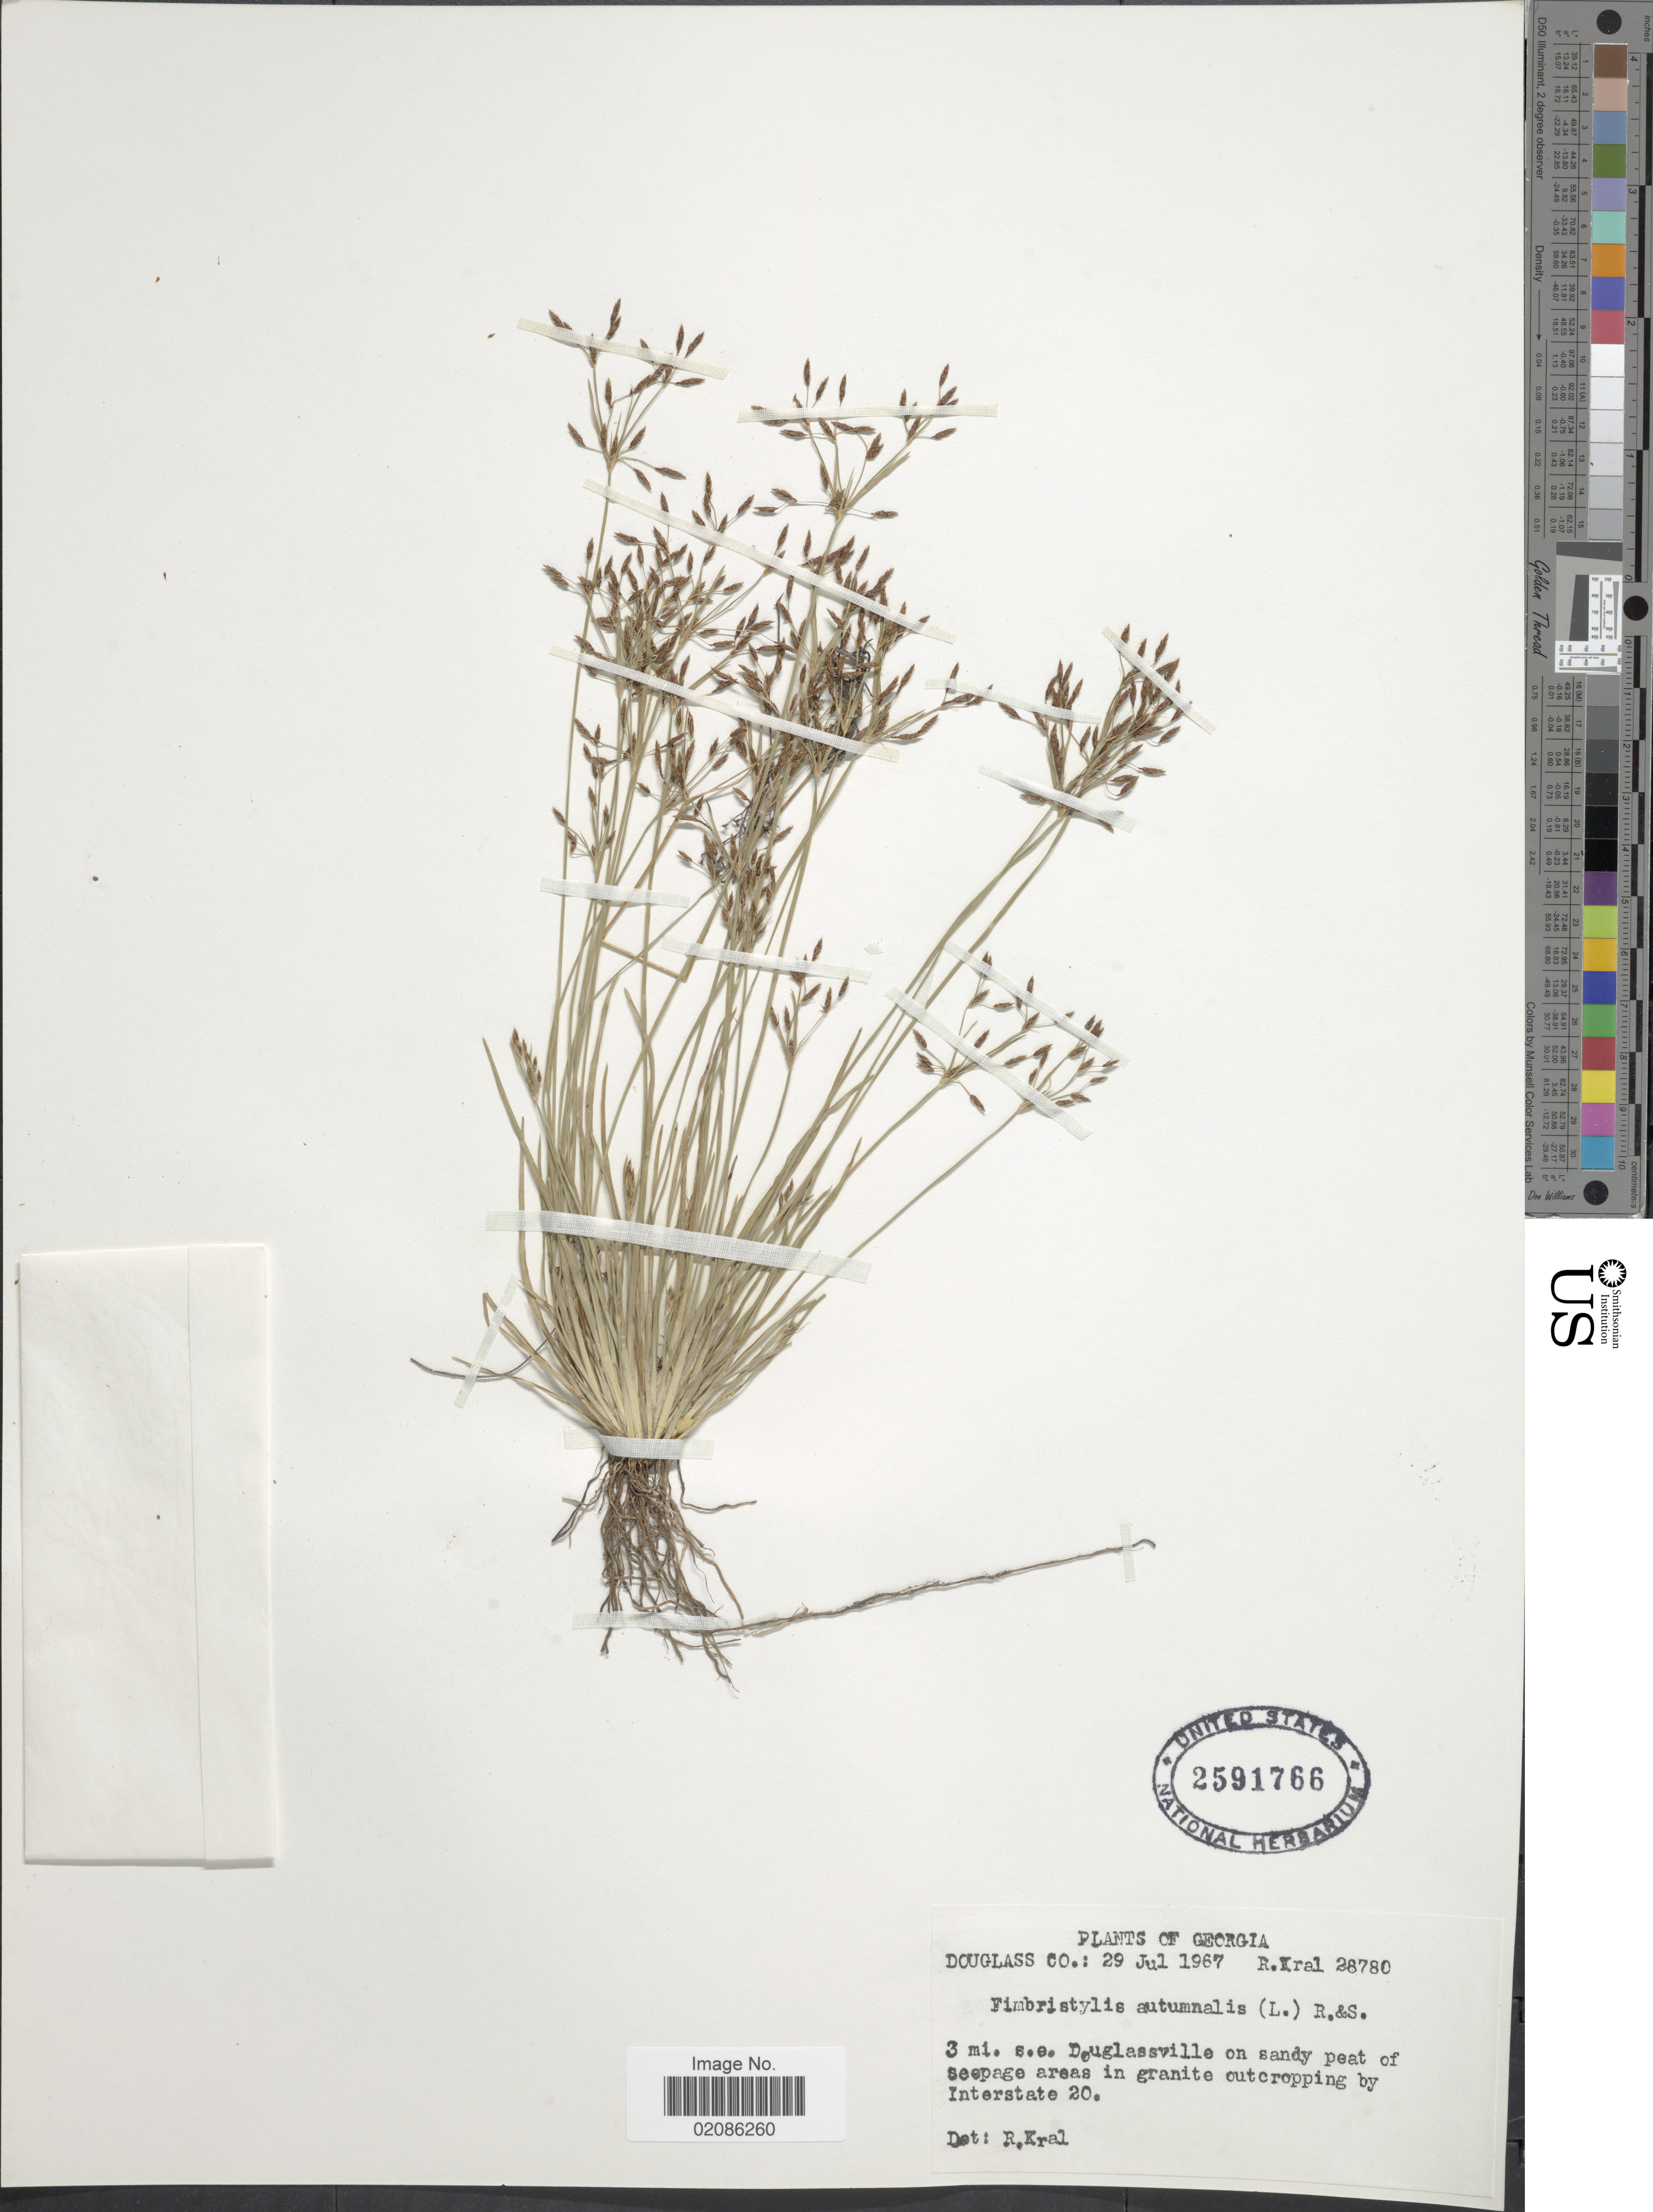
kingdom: Plantae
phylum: Tracheophyta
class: Liliopsida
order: Poales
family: Cyperaceae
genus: Fimbristylis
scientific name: Fimbristylis autumnalis (L.) Roem. & Schult.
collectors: R. Kral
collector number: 28780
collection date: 1967-07-29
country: United States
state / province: Georgia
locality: Douglass Co; 3 mi s.e. Douglassville on sandy peat of seepage areas in granite outcropping by Interstate 20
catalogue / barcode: US 2591766